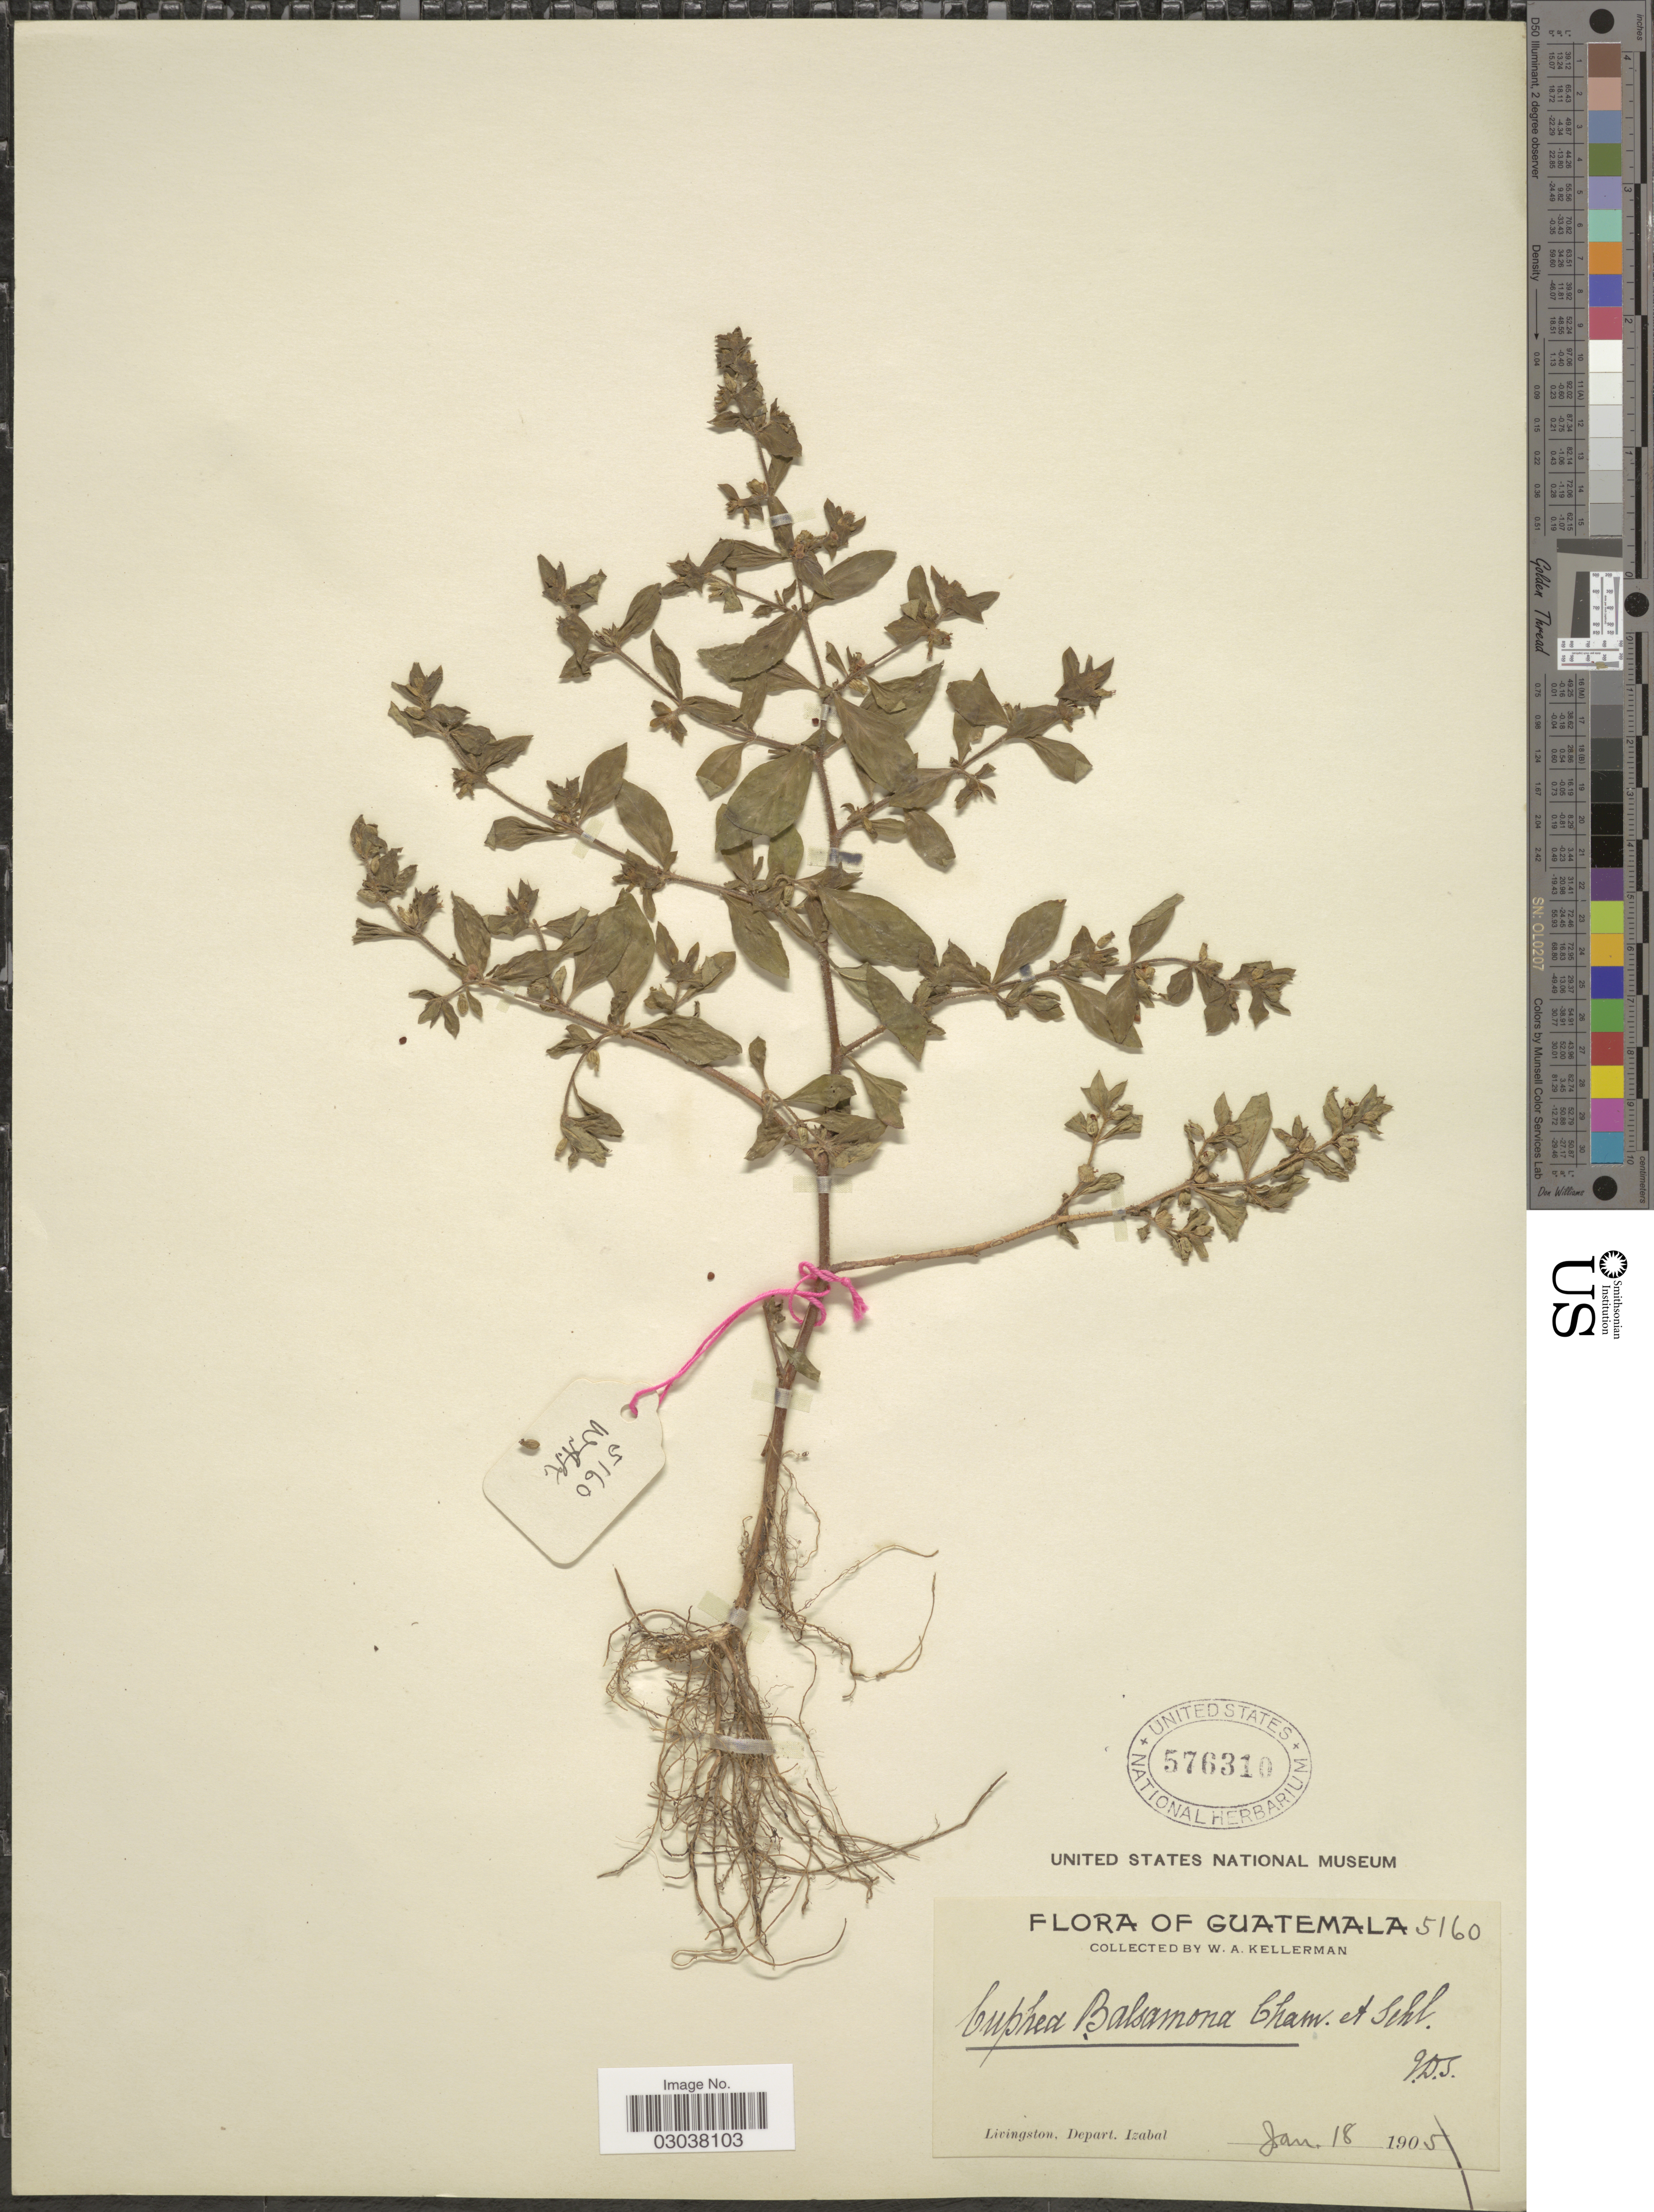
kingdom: Plantae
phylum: Tracheophyta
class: Magnoliopsida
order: Myrtales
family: Lythraceae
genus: Cuphea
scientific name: Cuphea carthagenensis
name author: (Jacq.) J.F. Macbr.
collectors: W. Kellerman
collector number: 5160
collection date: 1905-01-18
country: Guatemala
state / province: Izabal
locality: Livingston. Depart. Izabal.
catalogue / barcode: US 576310